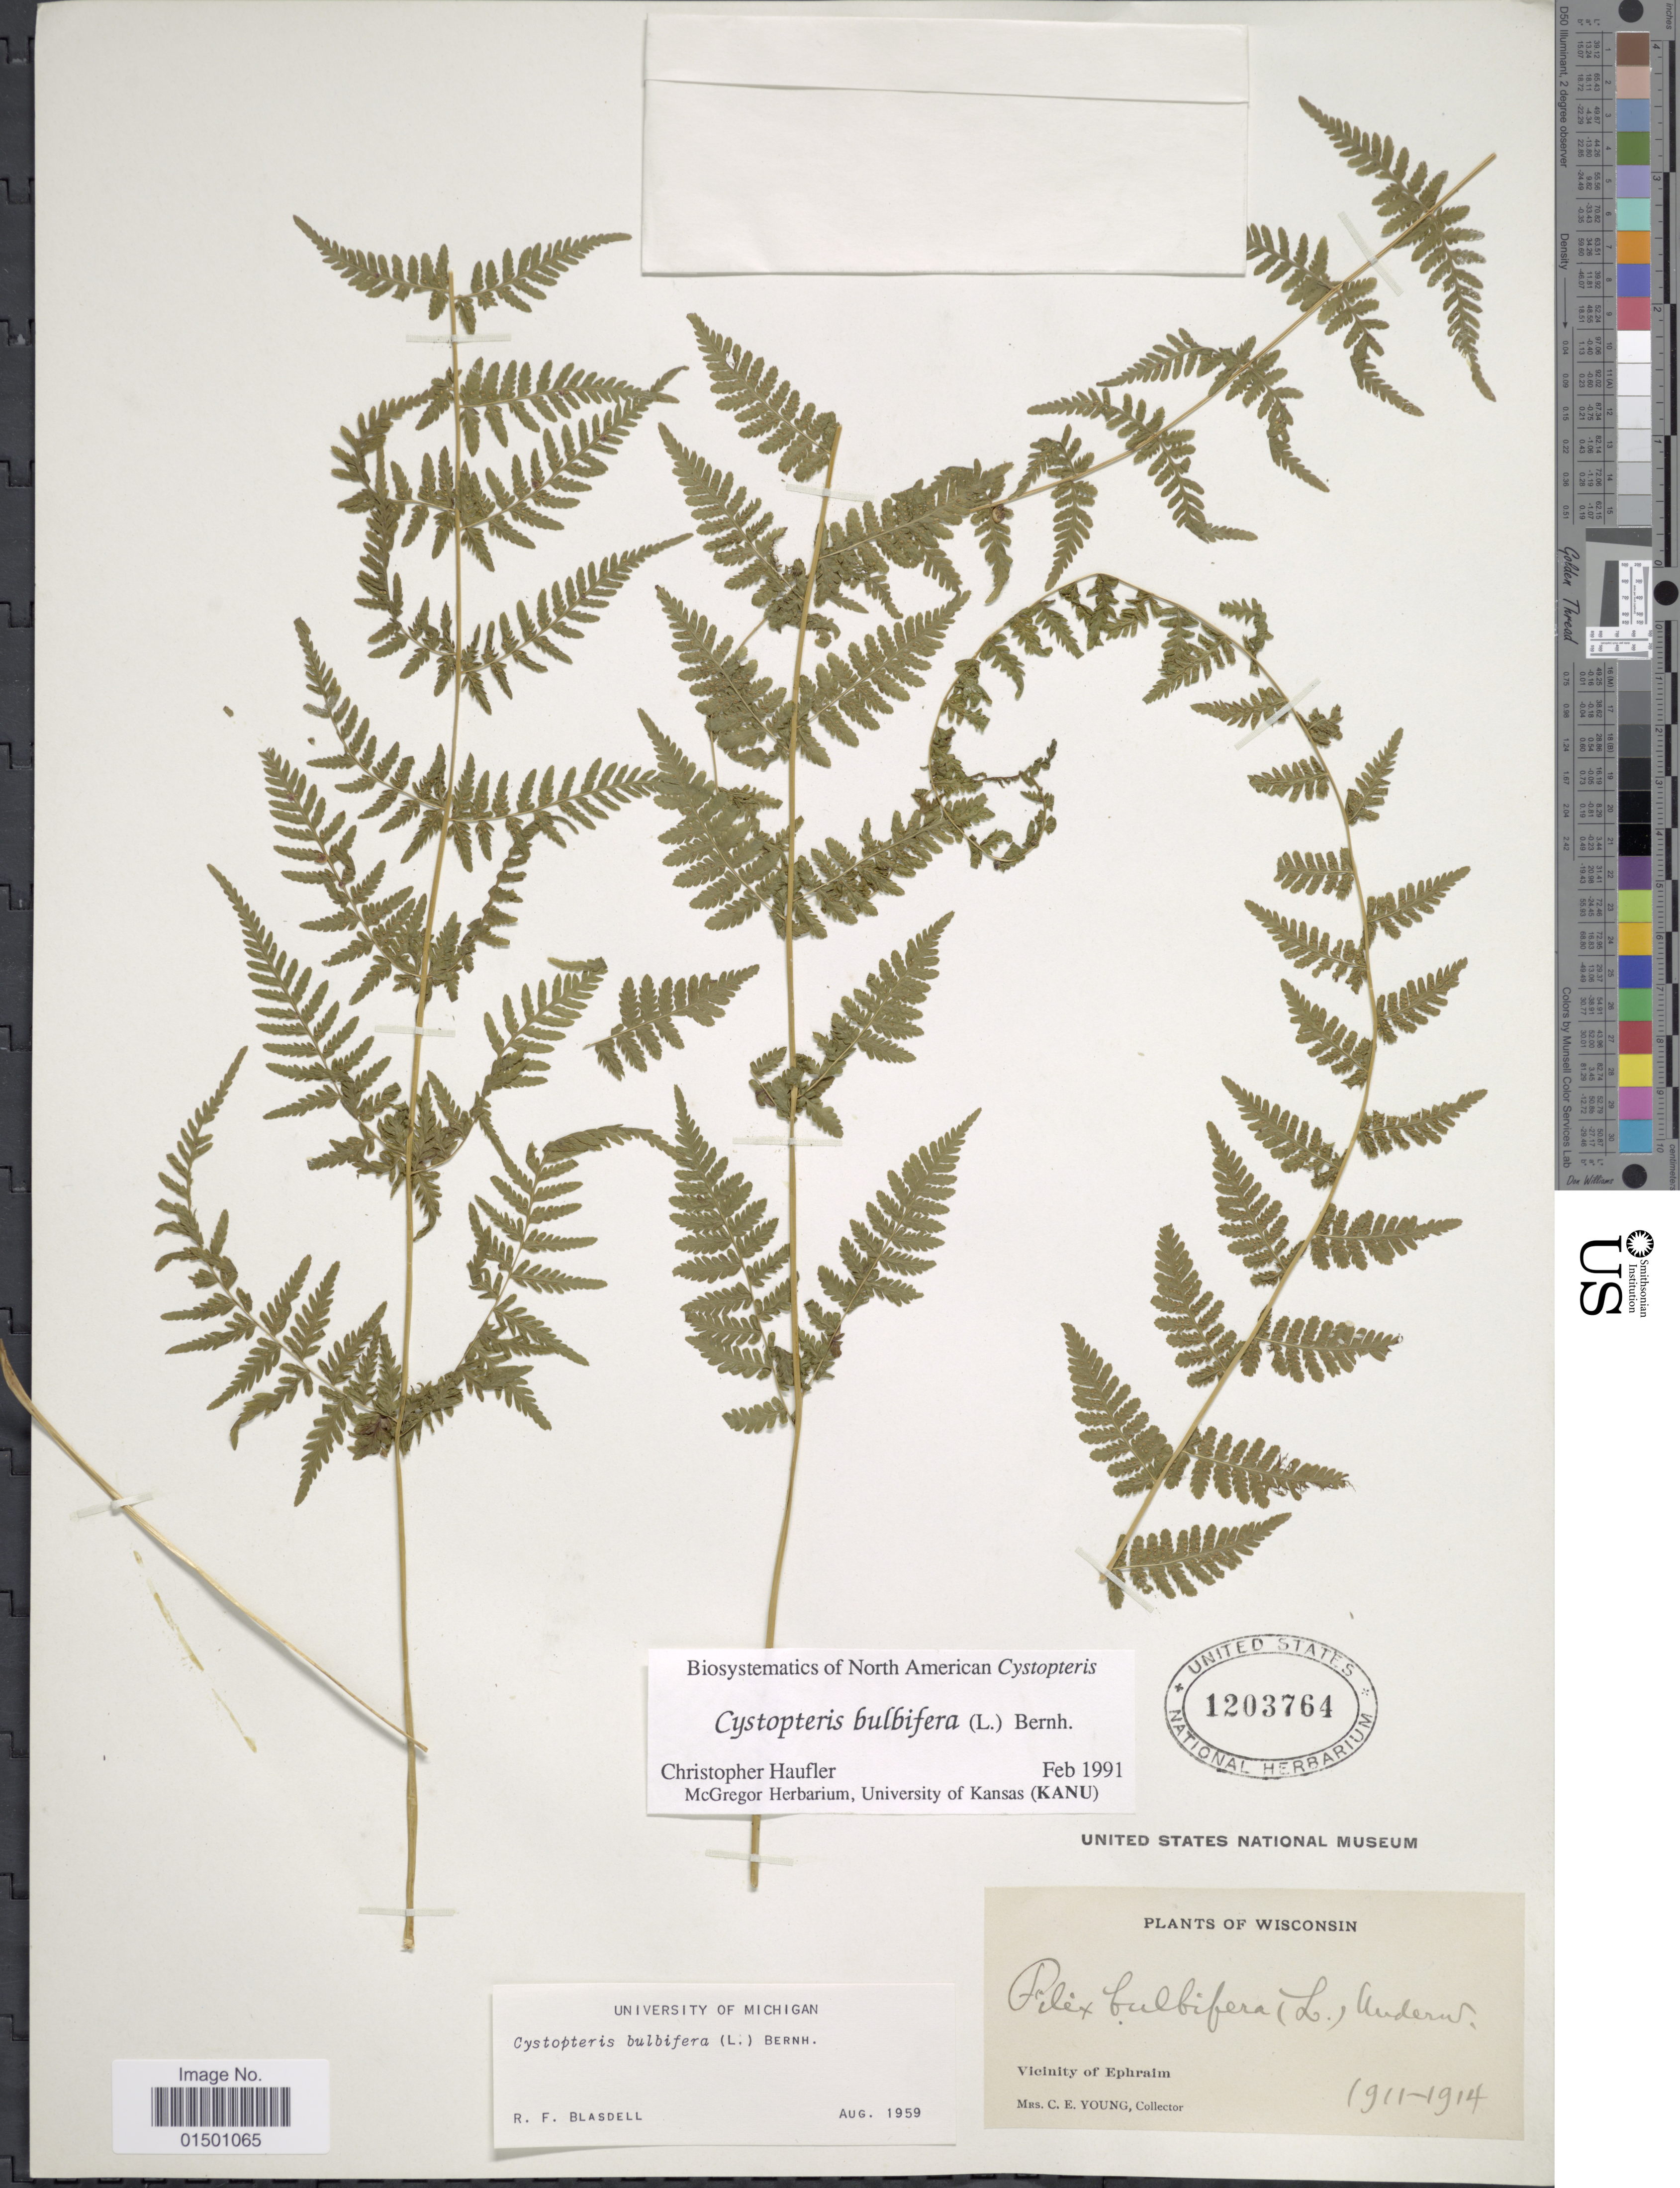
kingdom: Plantae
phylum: Tracheophyta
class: Polypodiopsida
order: Polypodiales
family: Cystopteridaceae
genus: Cystopteris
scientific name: Cystopteris bulbifera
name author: (L.) Bernh.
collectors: C. Young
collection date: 1911/1914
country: United States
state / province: Wisconsin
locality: Vicinity of Ephraim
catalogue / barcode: US 1203764